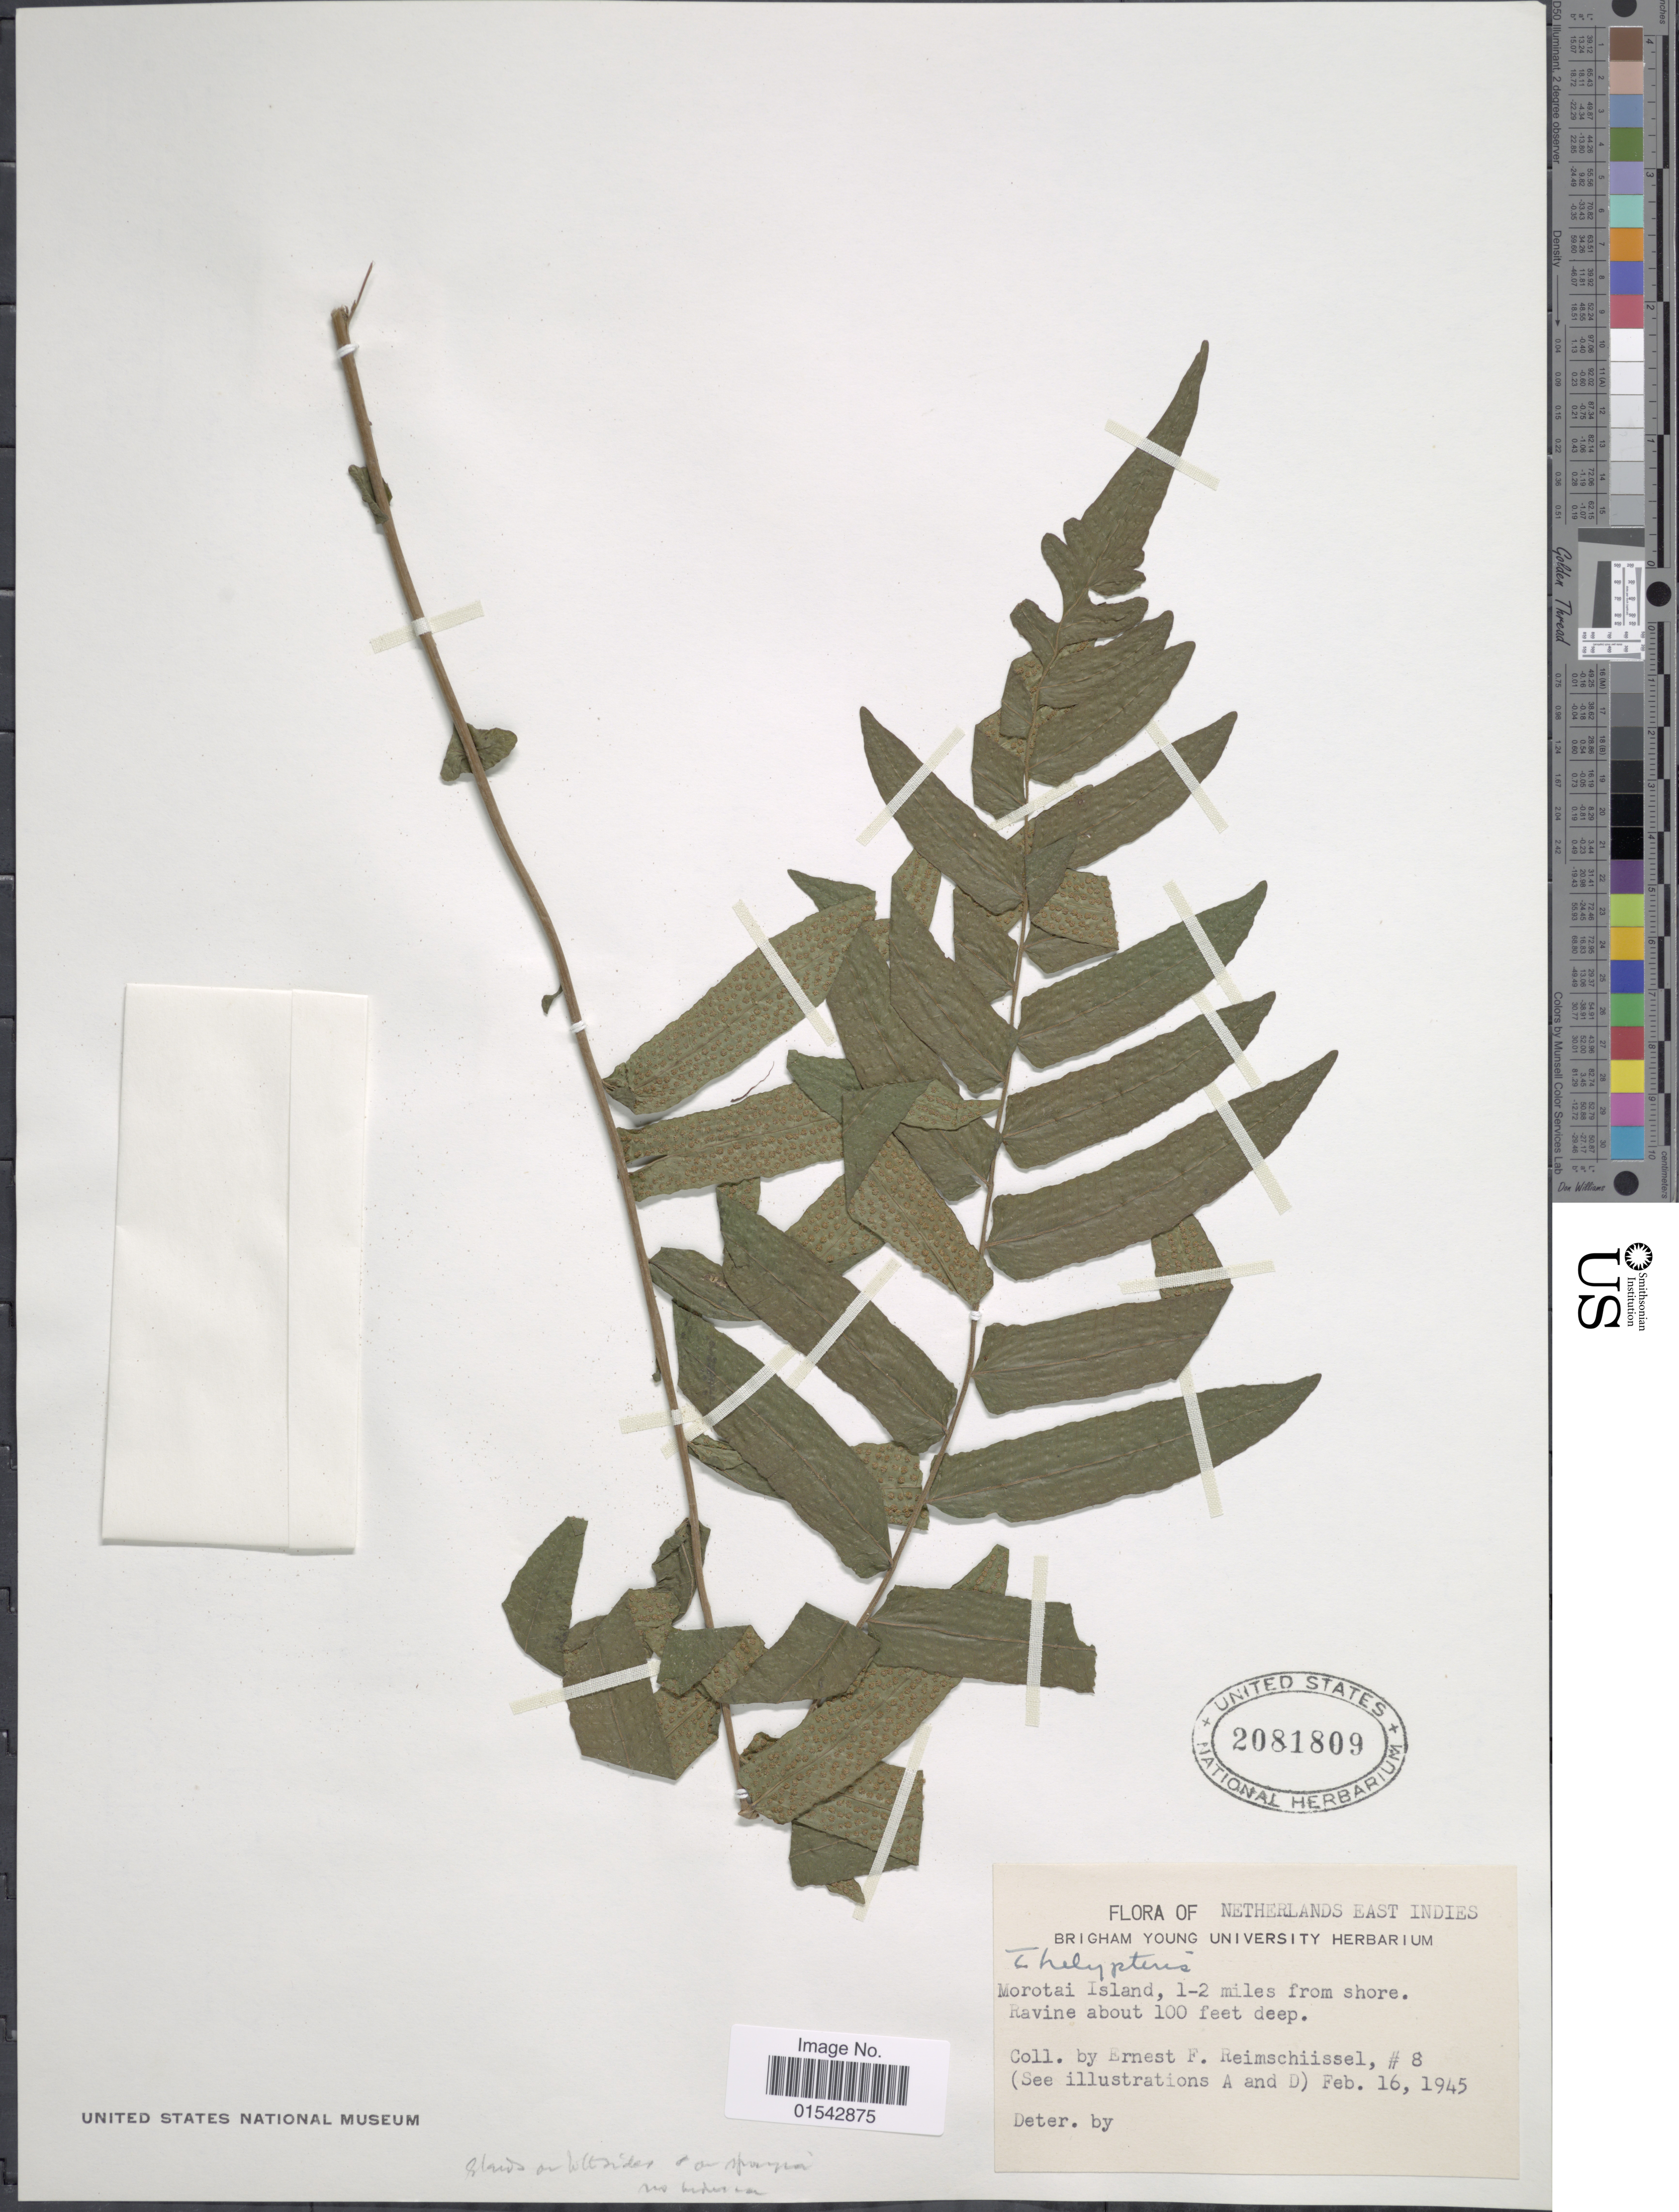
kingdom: Plantae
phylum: Tracheophyta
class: Polypodiopsida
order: Polypodiales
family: Thelypteridaceae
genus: Cyclosorus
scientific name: Cyclosorus sp.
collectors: E. Reimschiissel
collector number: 8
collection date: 1945-02-16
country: Indonesia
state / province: Maluku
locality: Morotai Island, 1-2 miles from Shore, Ravine about 100 feet dep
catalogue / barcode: US 2081809